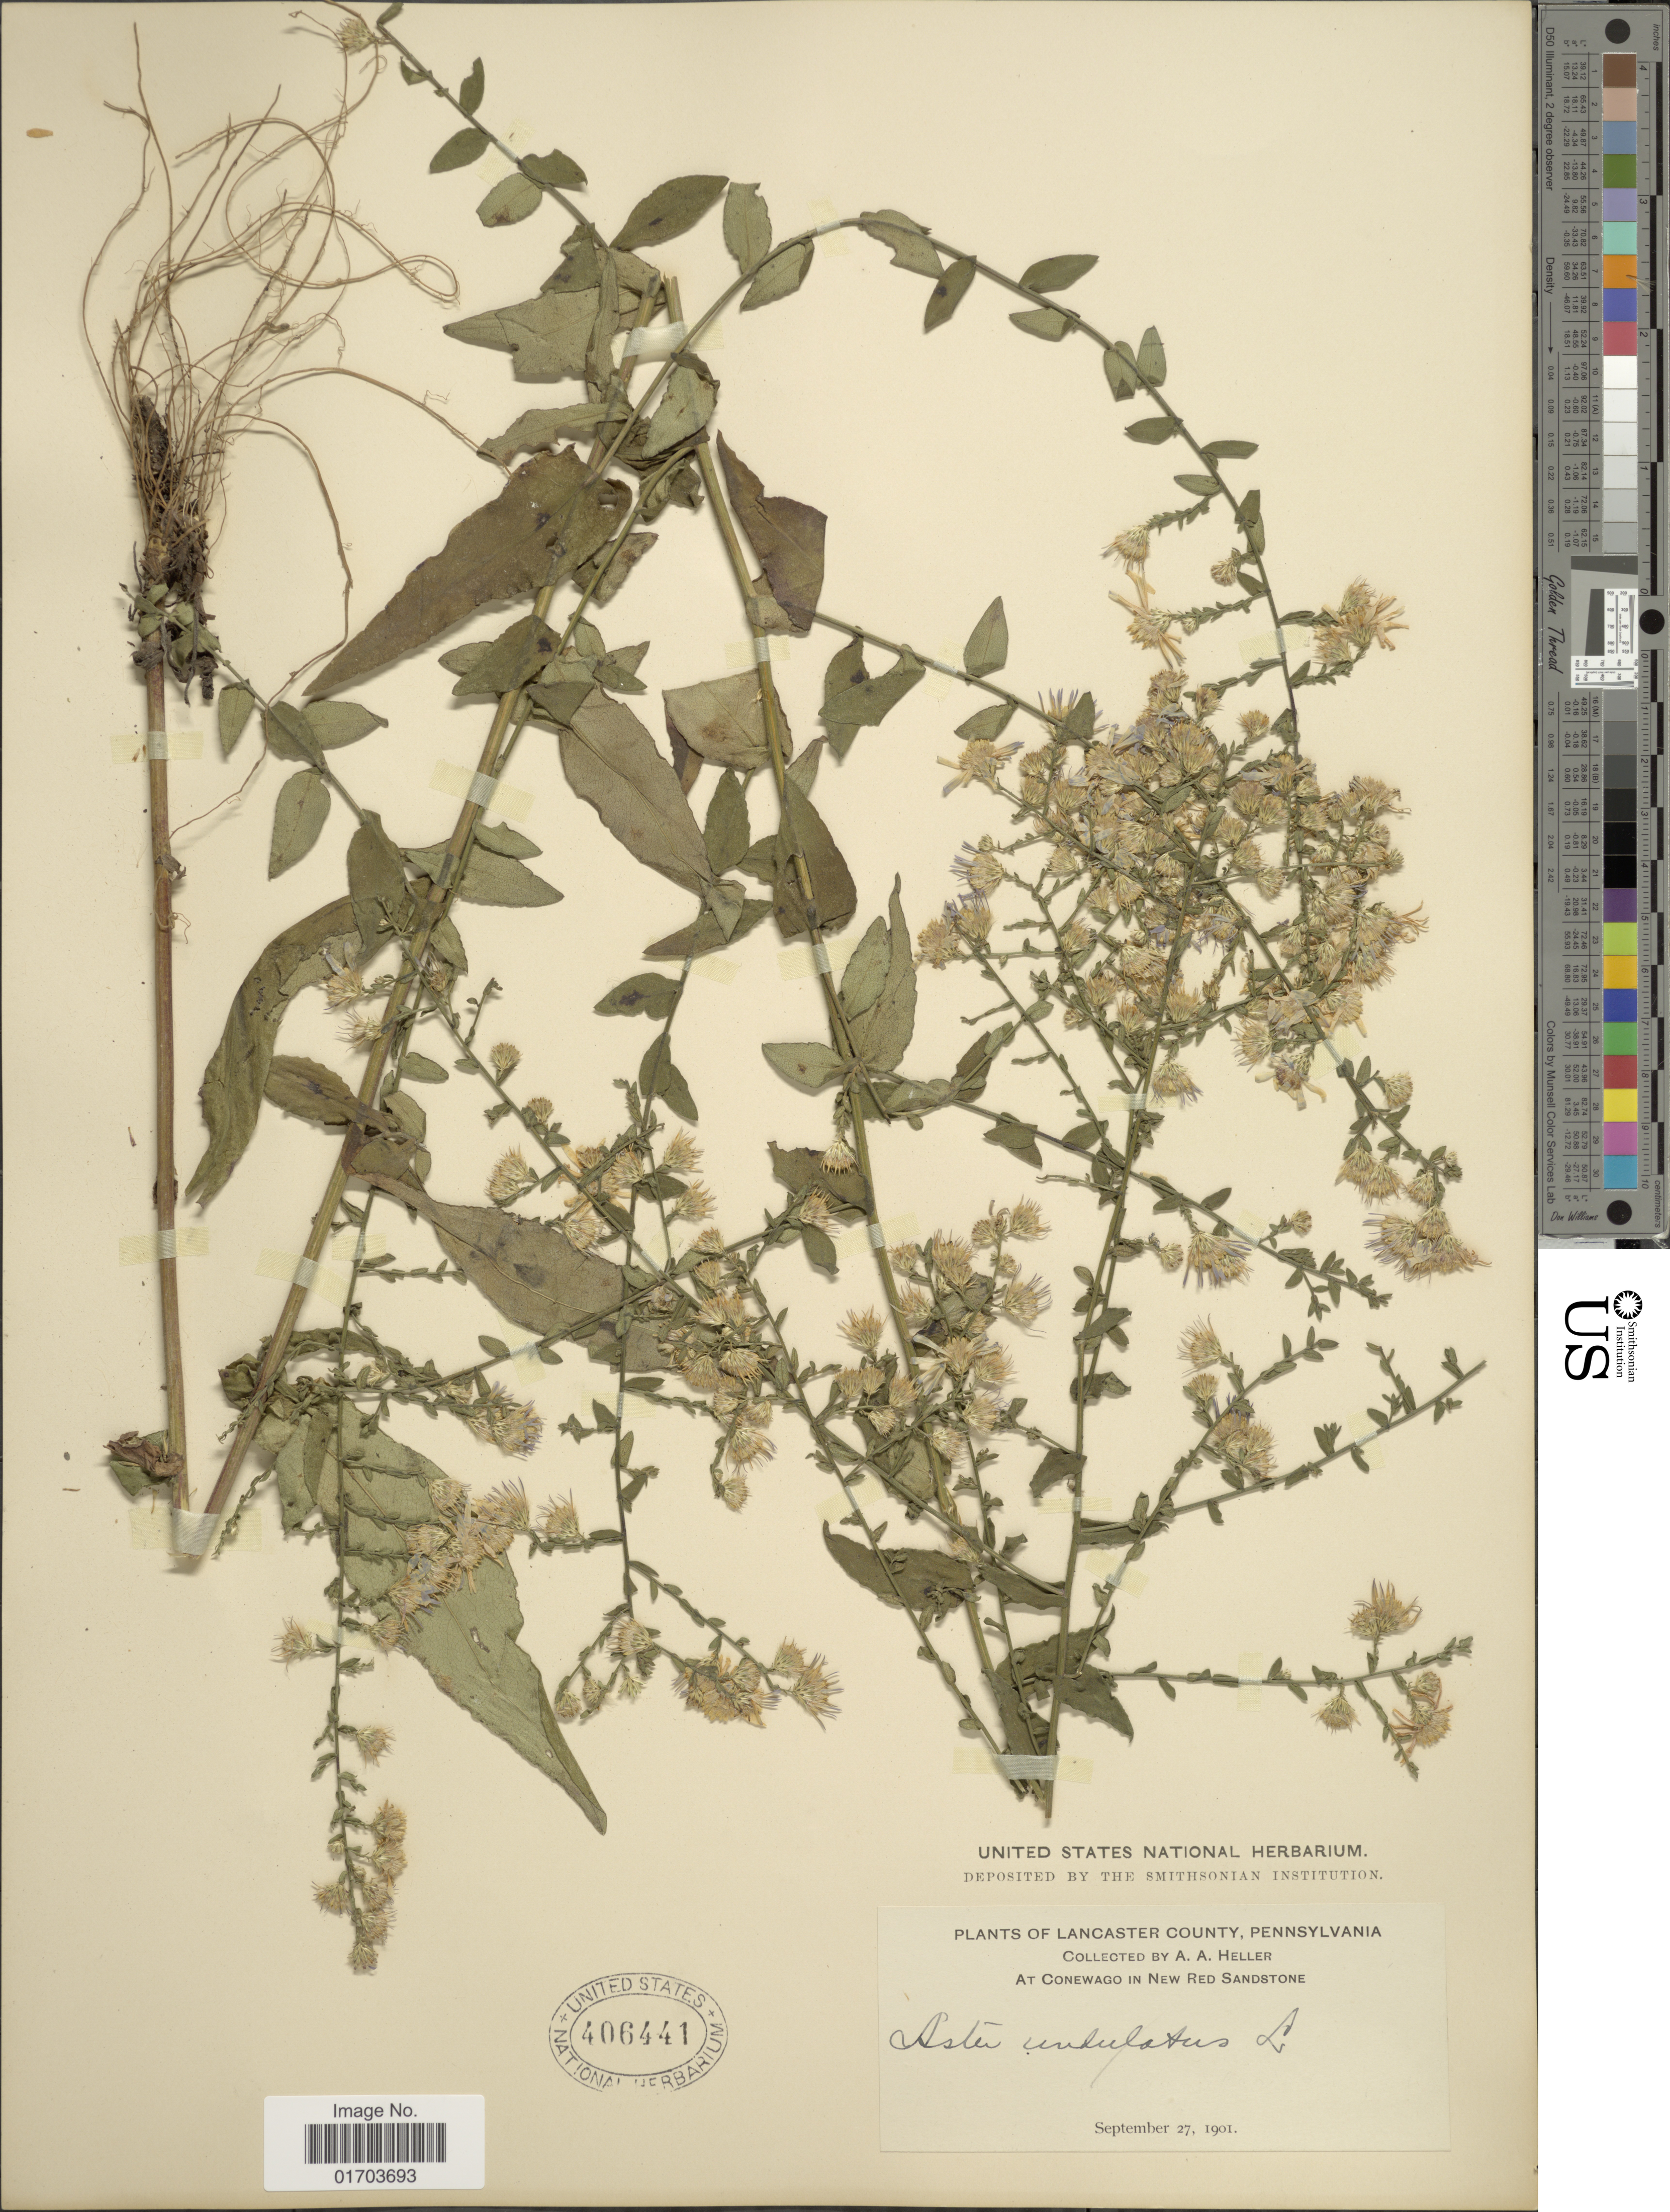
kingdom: Plantae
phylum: Tracheophyta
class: Magnoliopsida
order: Asterales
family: Asteraceae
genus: Symphyotrichum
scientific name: Symphyotrichum undulatum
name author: (L.) G.L. Nesom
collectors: A. A. Heller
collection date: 1901-09-27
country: United States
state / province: Pennsylvania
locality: Lancaster County, Pennsylvania. At Conewago in New Red Sandstone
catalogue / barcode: US 406441